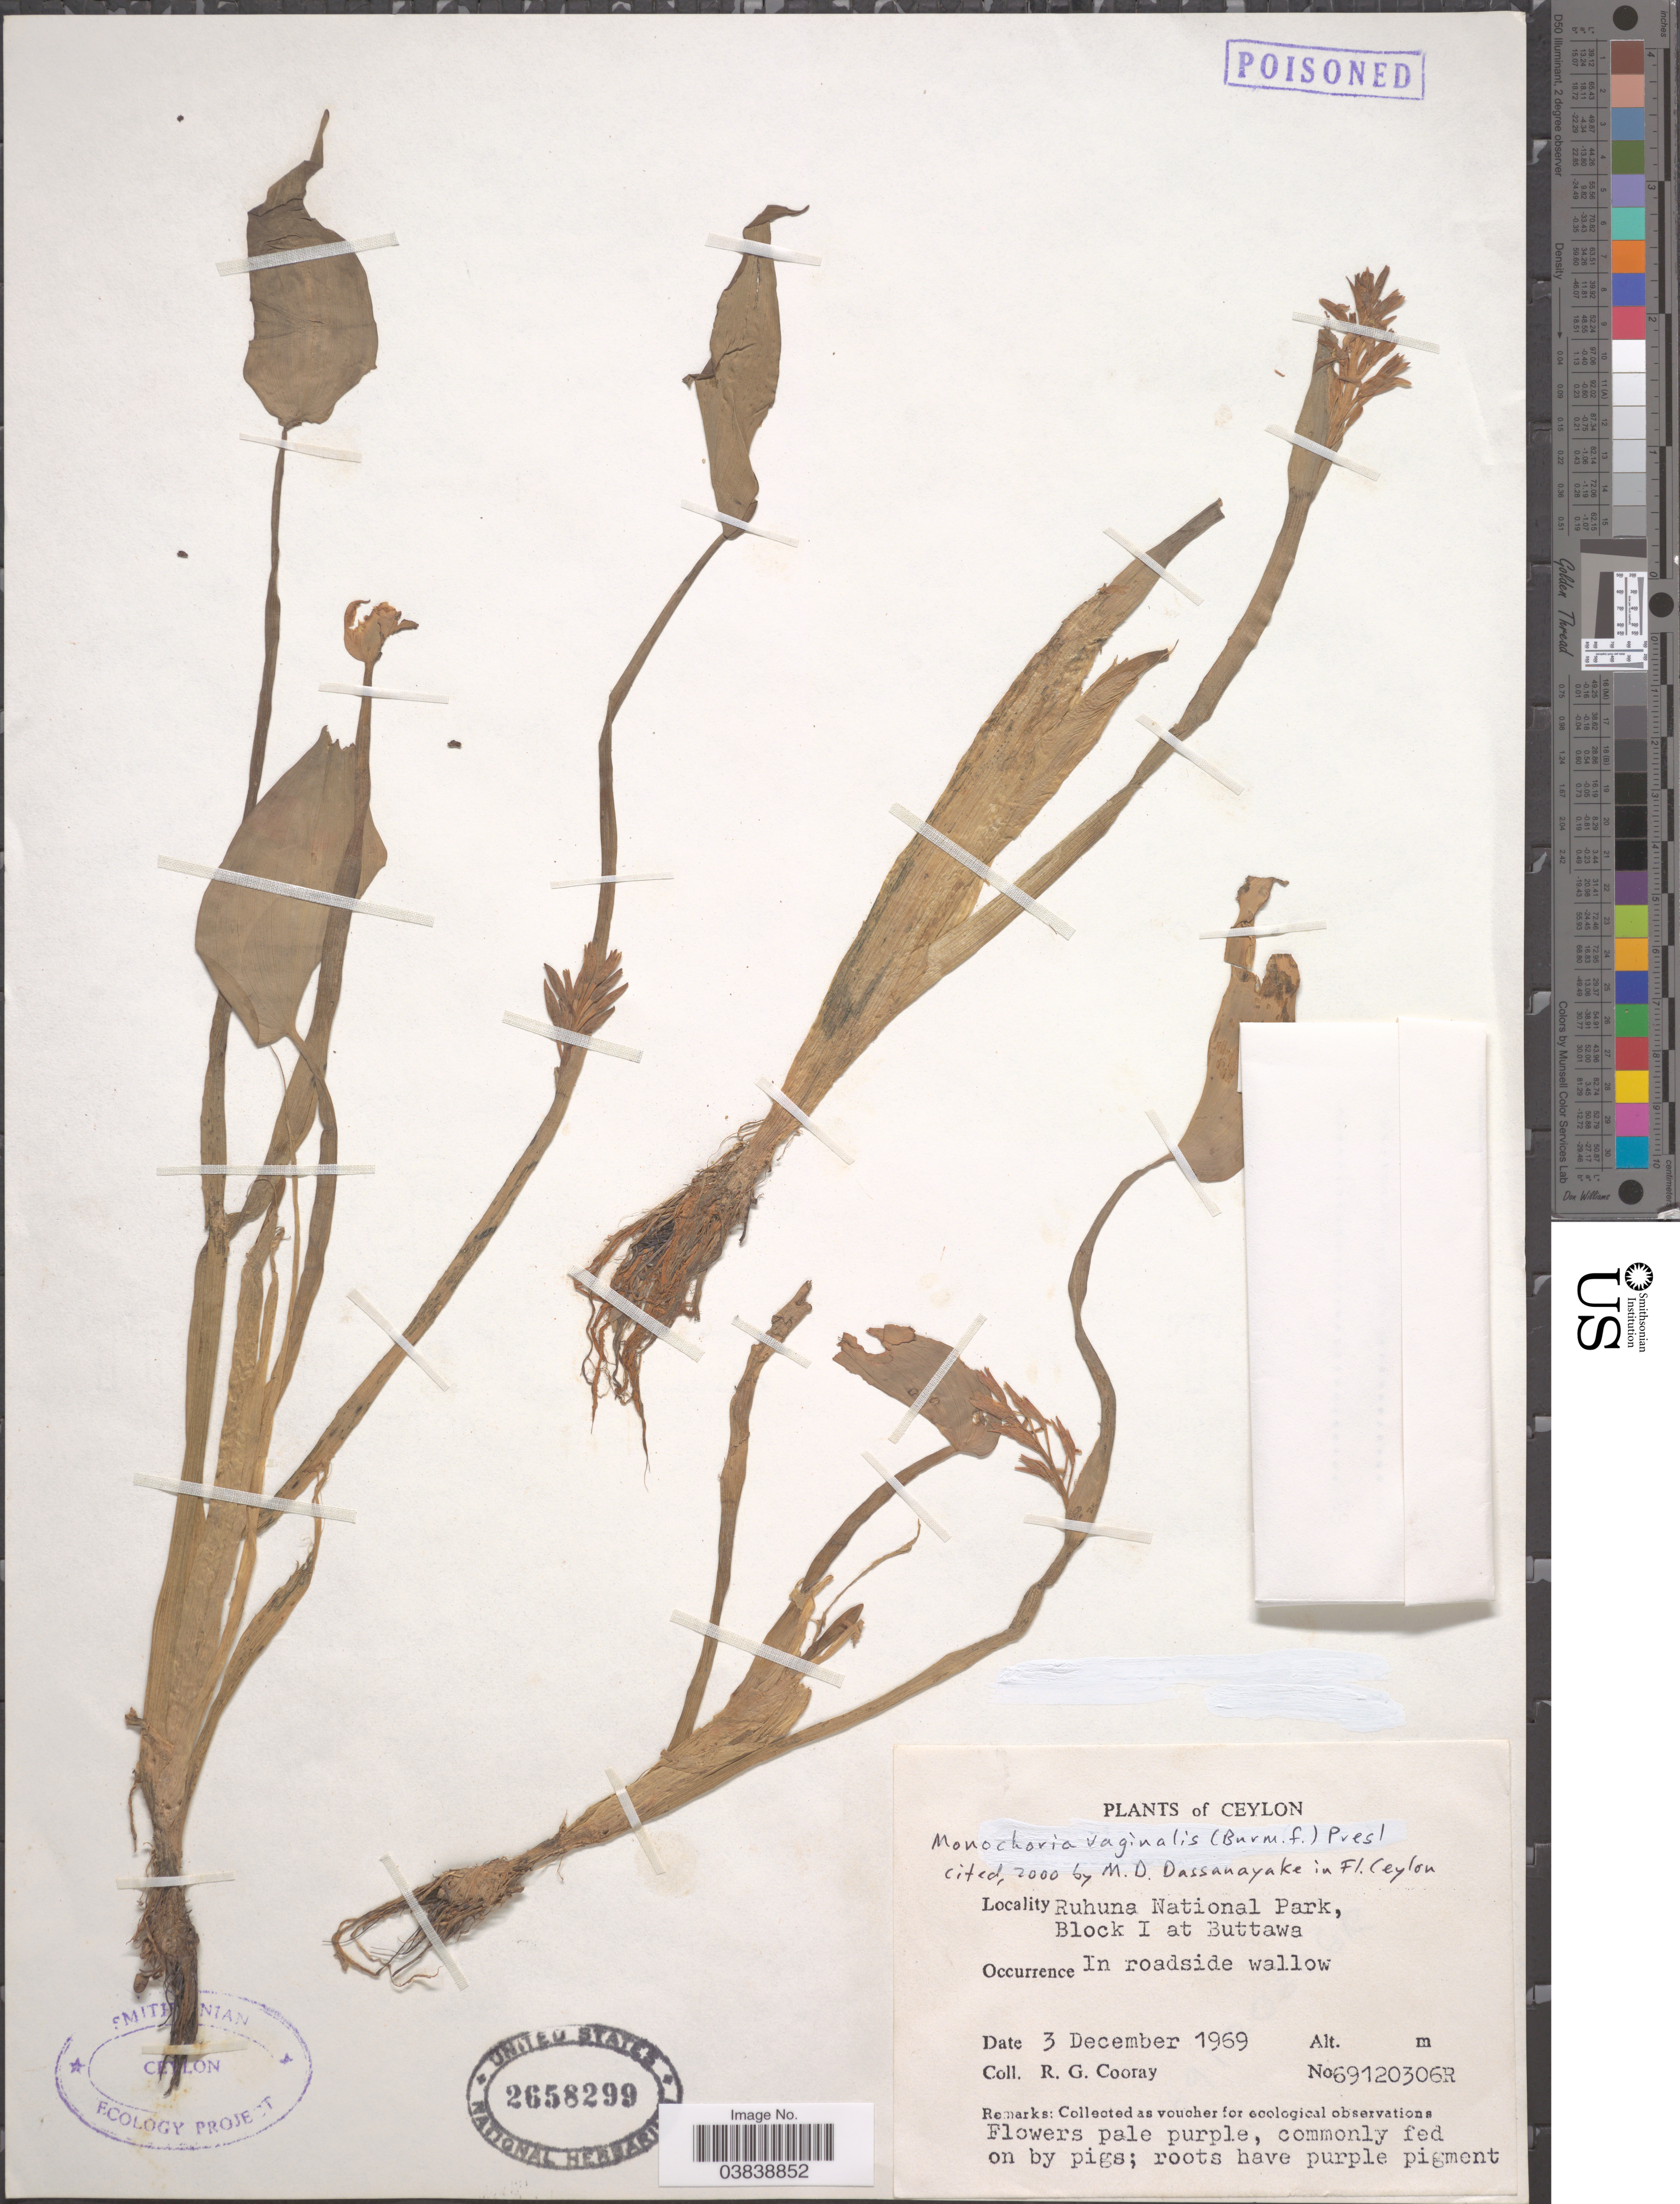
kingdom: Plantae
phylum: Tracheophyta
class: Liliopsida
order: Commelinales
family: Pontederiaceae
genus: Monochoria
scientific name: Monochoria vaginalis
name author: (Burm. f.) C. Presl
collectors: R. Cooray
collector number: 69120306R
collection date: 1969-12-03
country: Sri Lanka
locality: Ceylon. Ruhuna National Park, Block I at Buttawa.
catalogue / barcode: US 2658299